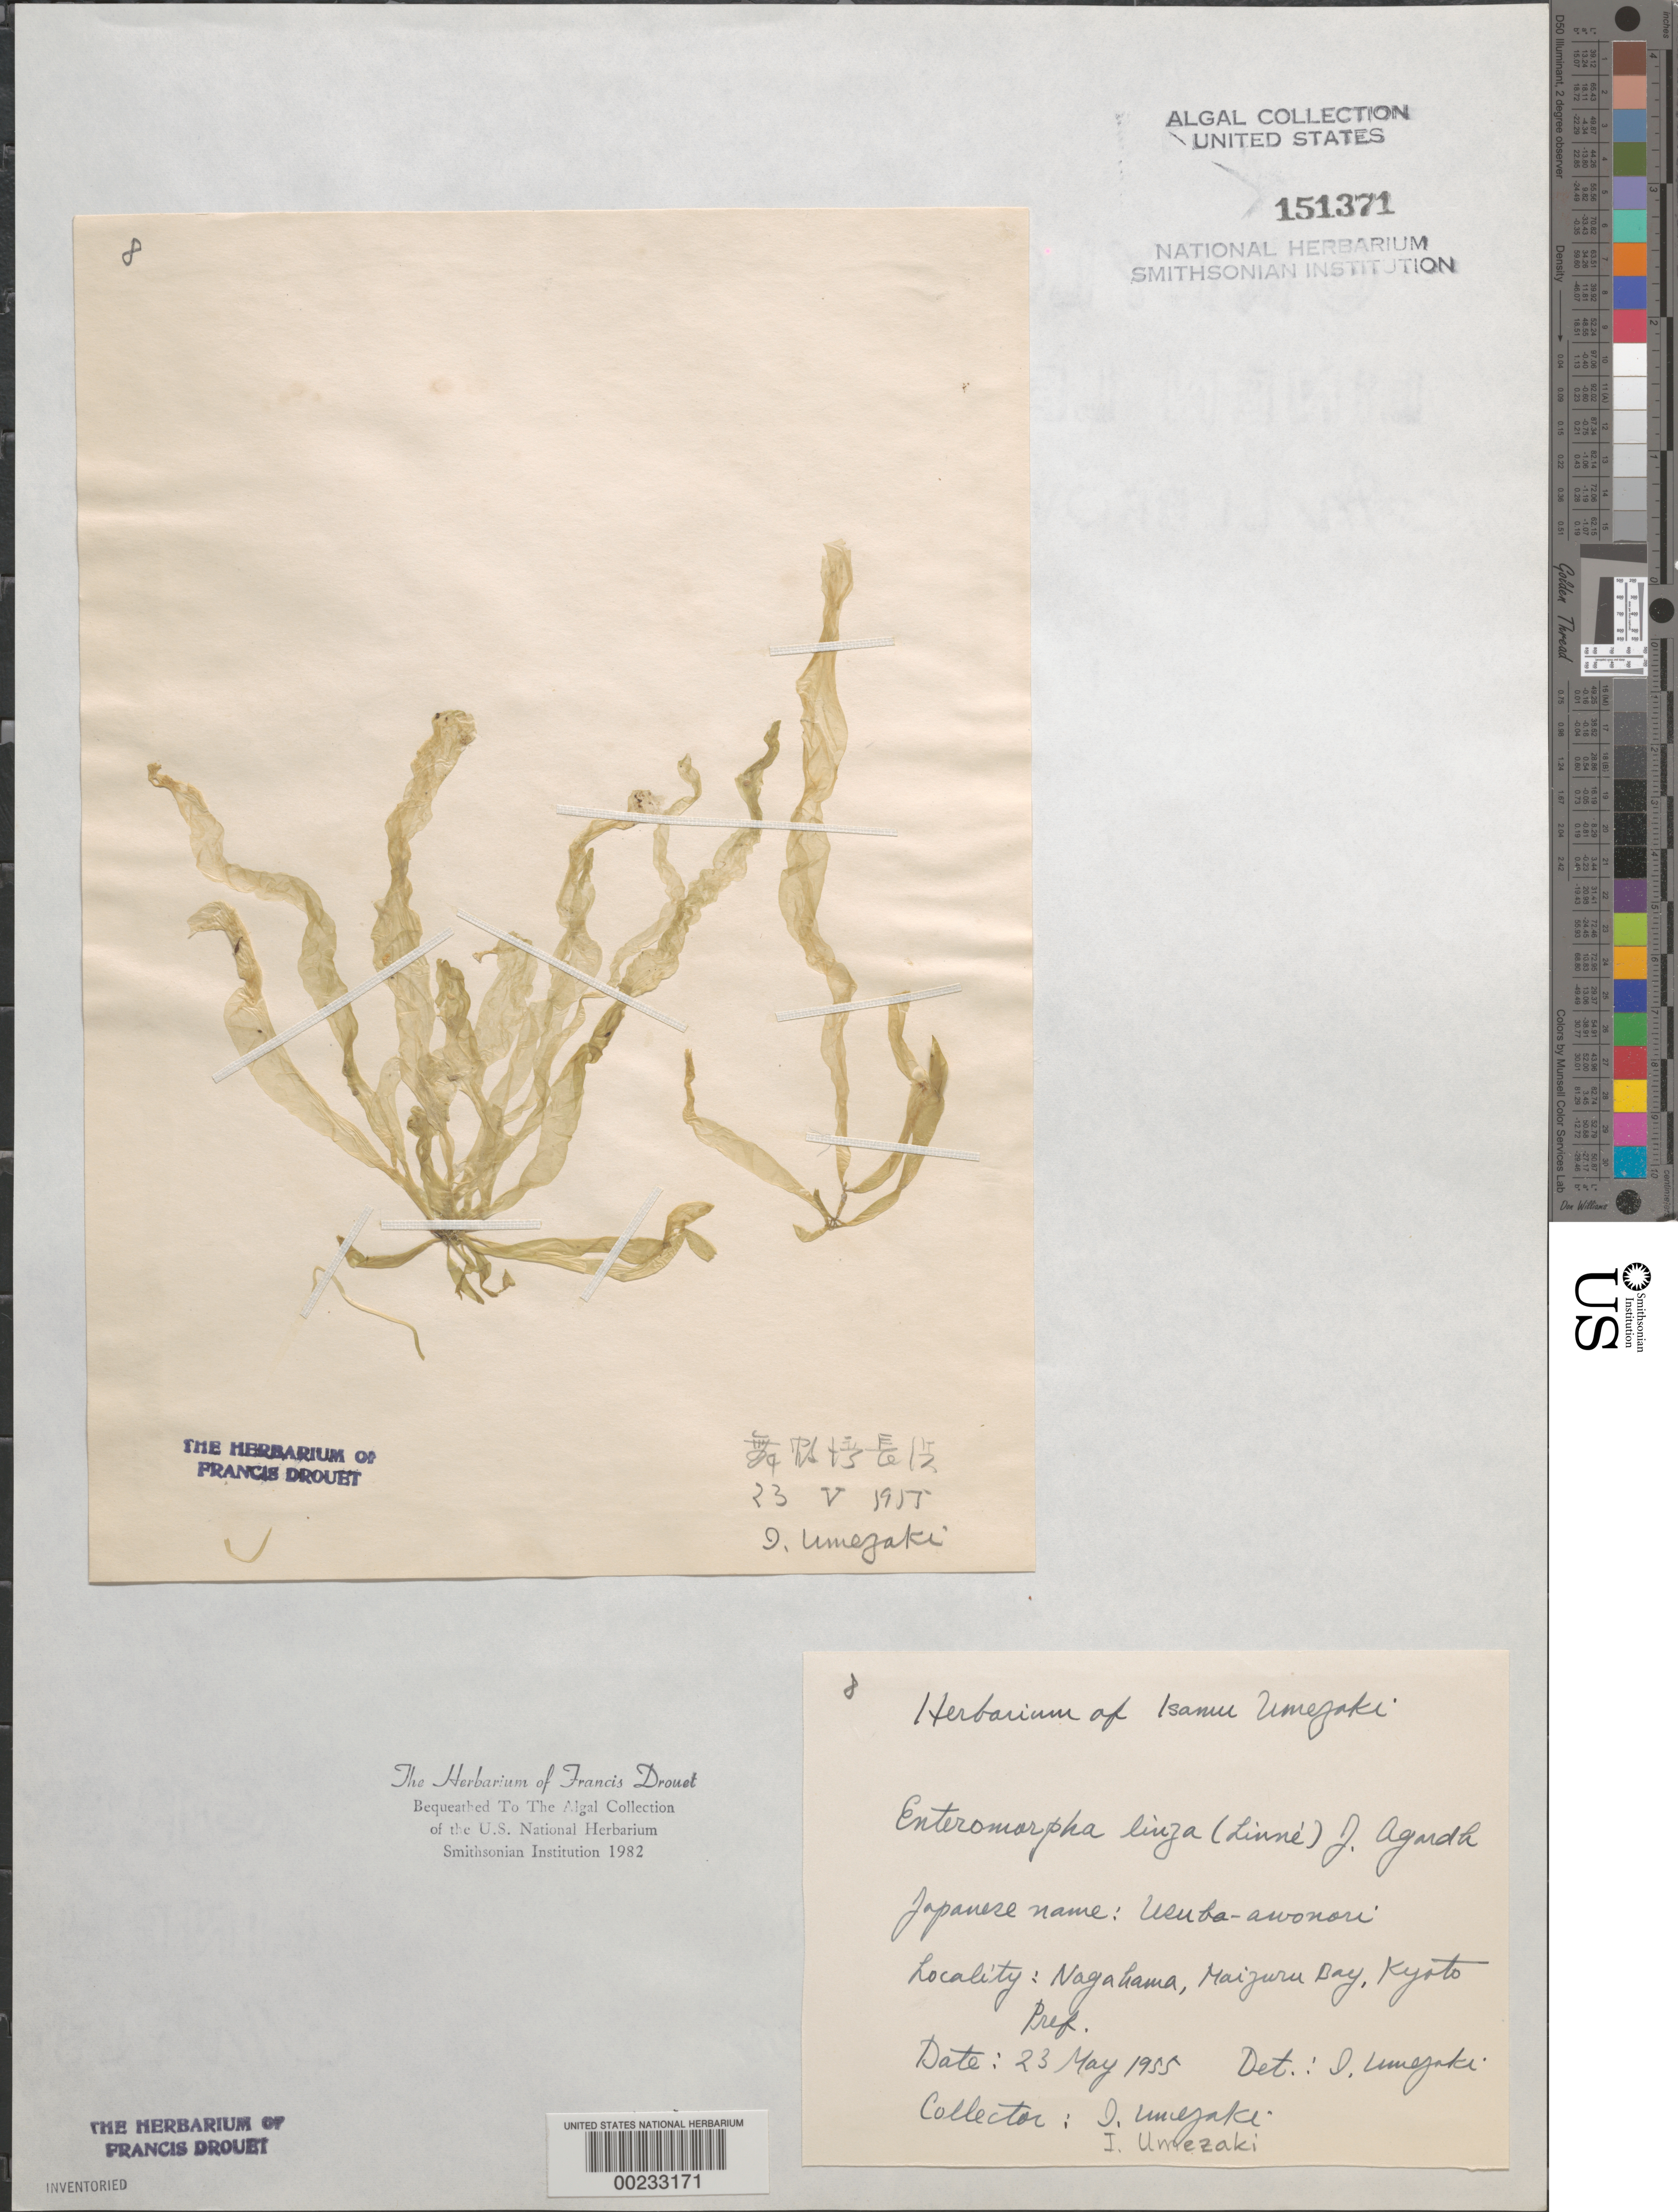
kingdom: Plantae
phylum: Chlorophyta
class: Ulvophyceae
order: Ulvales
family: Ulvaceae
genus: Ulva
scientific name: Ulva clathrata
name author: (Roth) C. Agardh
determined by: Algae name updating Project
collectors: I. Umezaki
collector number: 8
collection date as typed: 23 May 1955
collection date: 1955-05-23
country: Japan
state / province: Kyoto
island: Honshu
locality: Nagahama, Maijuru Bay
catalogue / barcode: US 151371